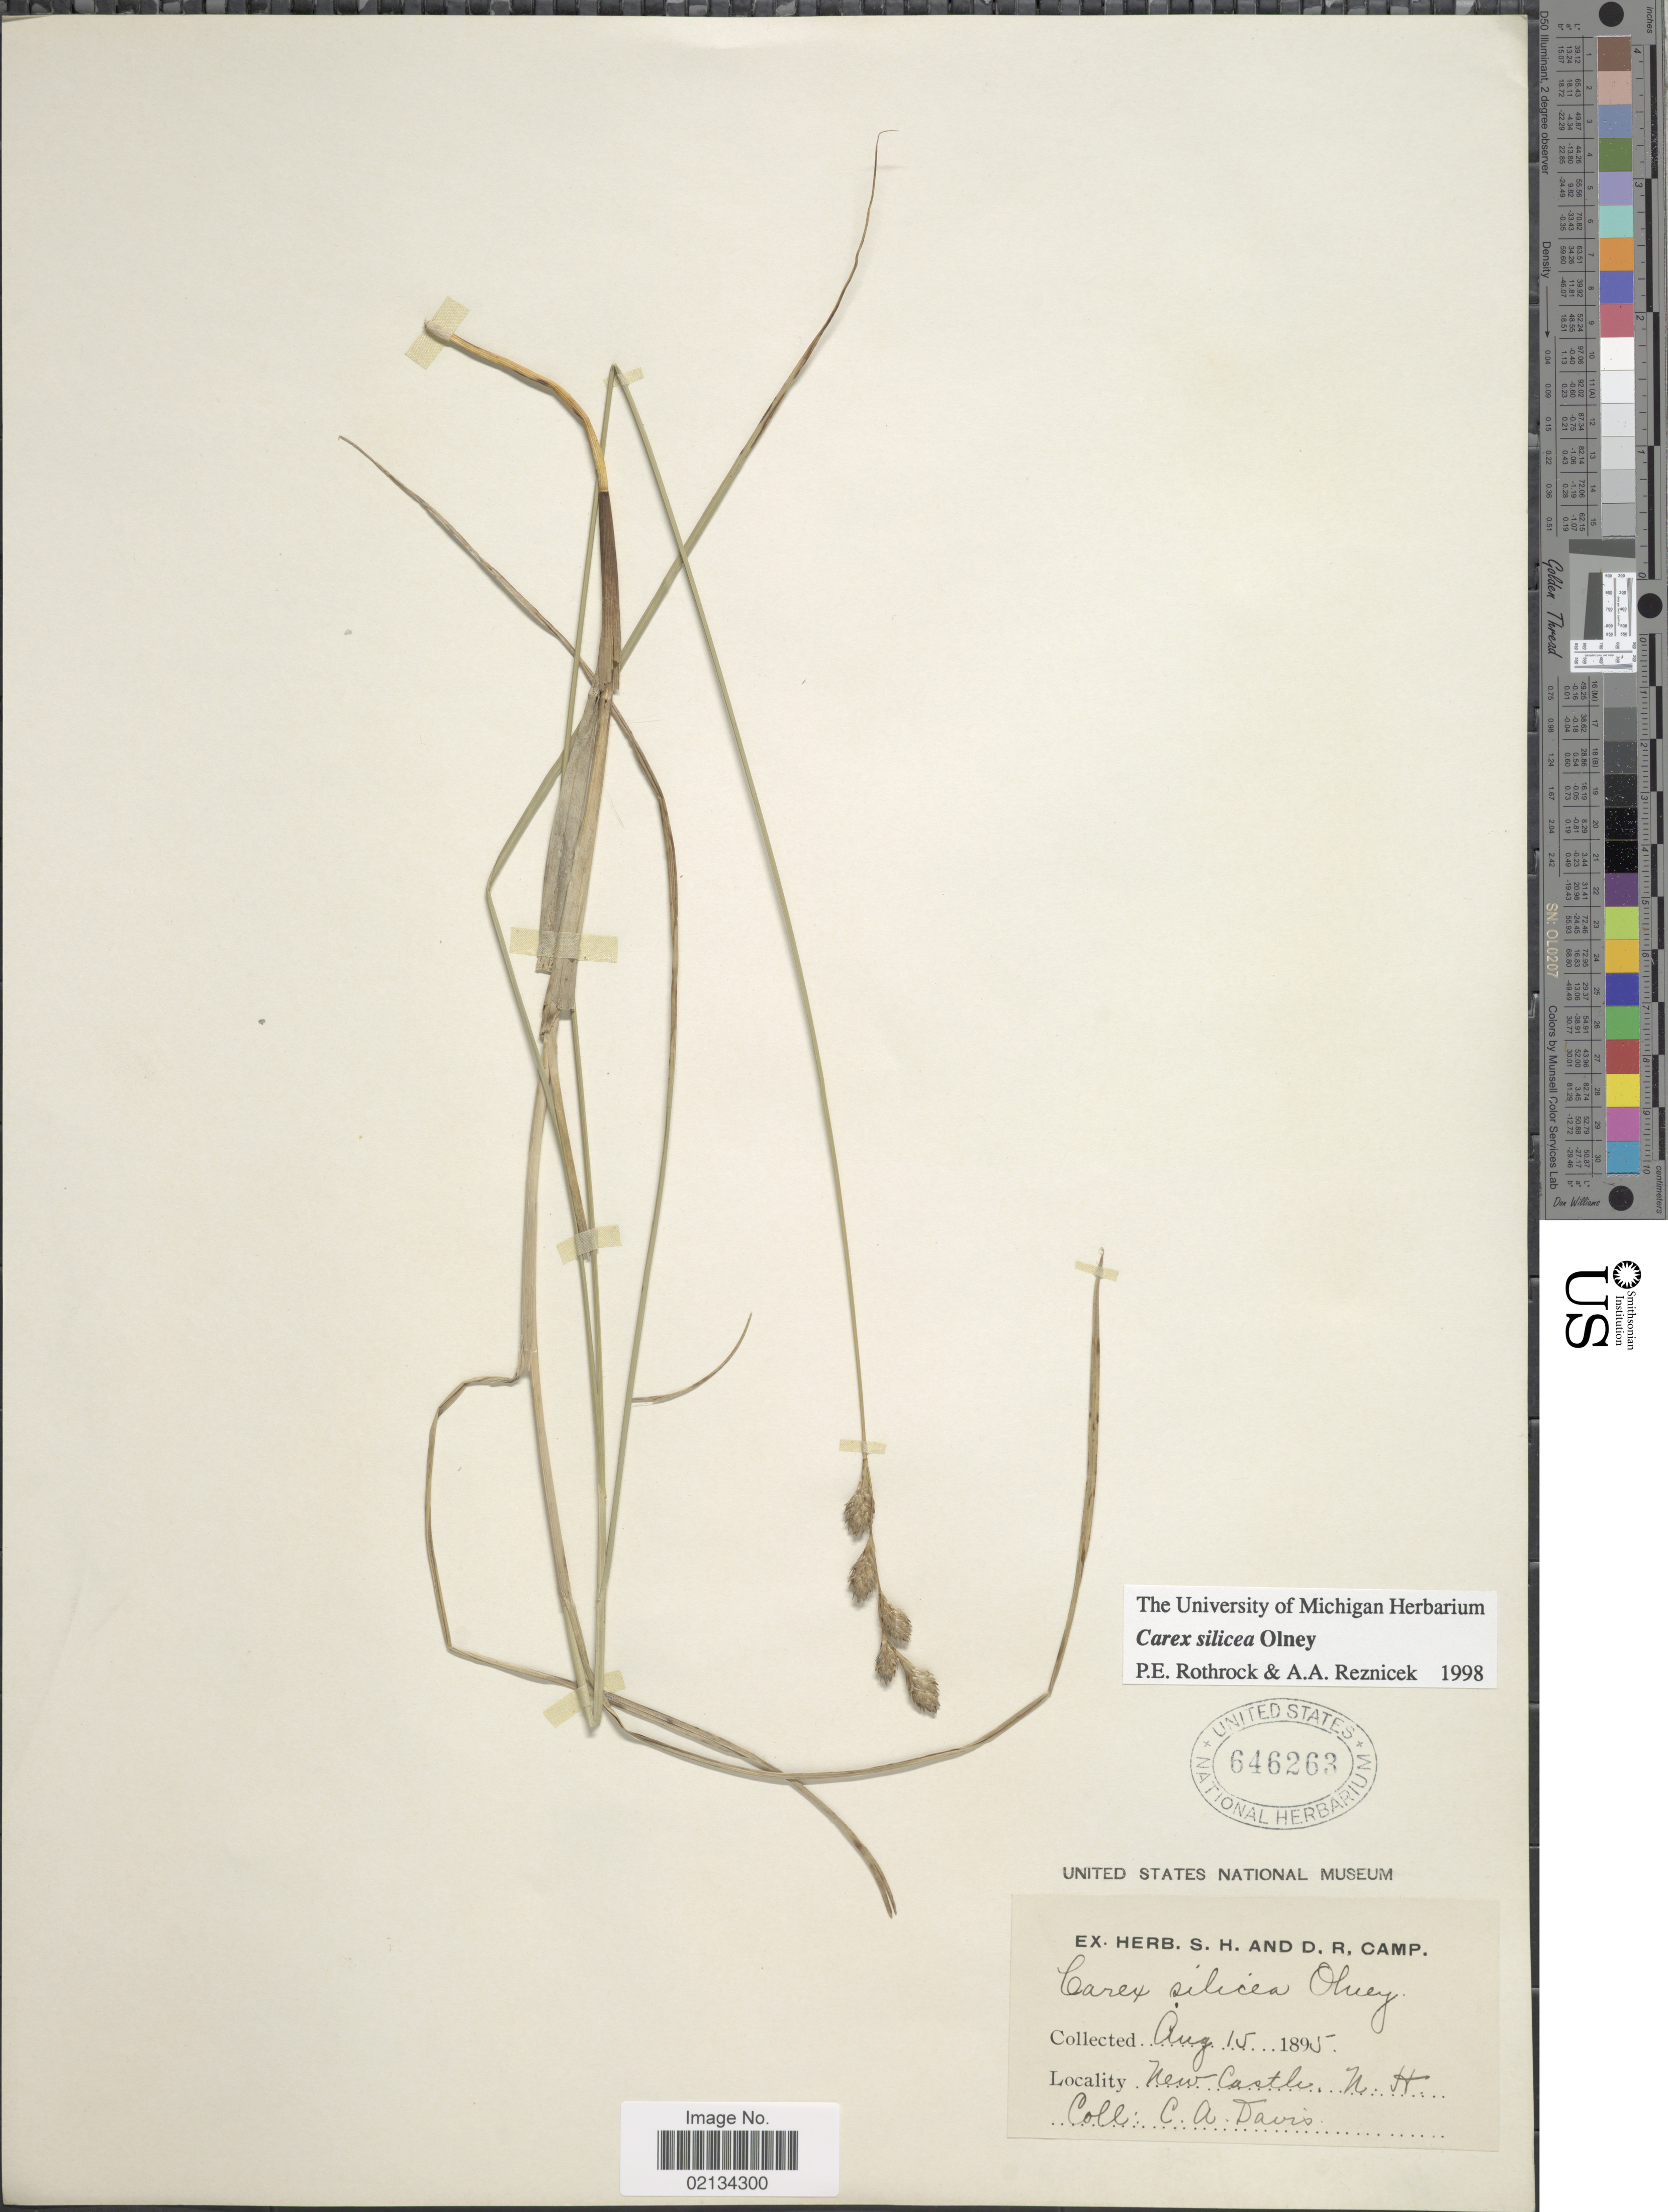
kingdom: Plantae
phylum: Tracheophyta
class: Liliopsida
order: Poales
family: Cyperaceae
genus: Carex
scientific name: Carex silicea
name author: Olney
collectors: C. Davis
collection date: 1895-08-15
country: United States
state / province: New Hampshire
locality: New Castle.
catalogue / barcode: US 646263